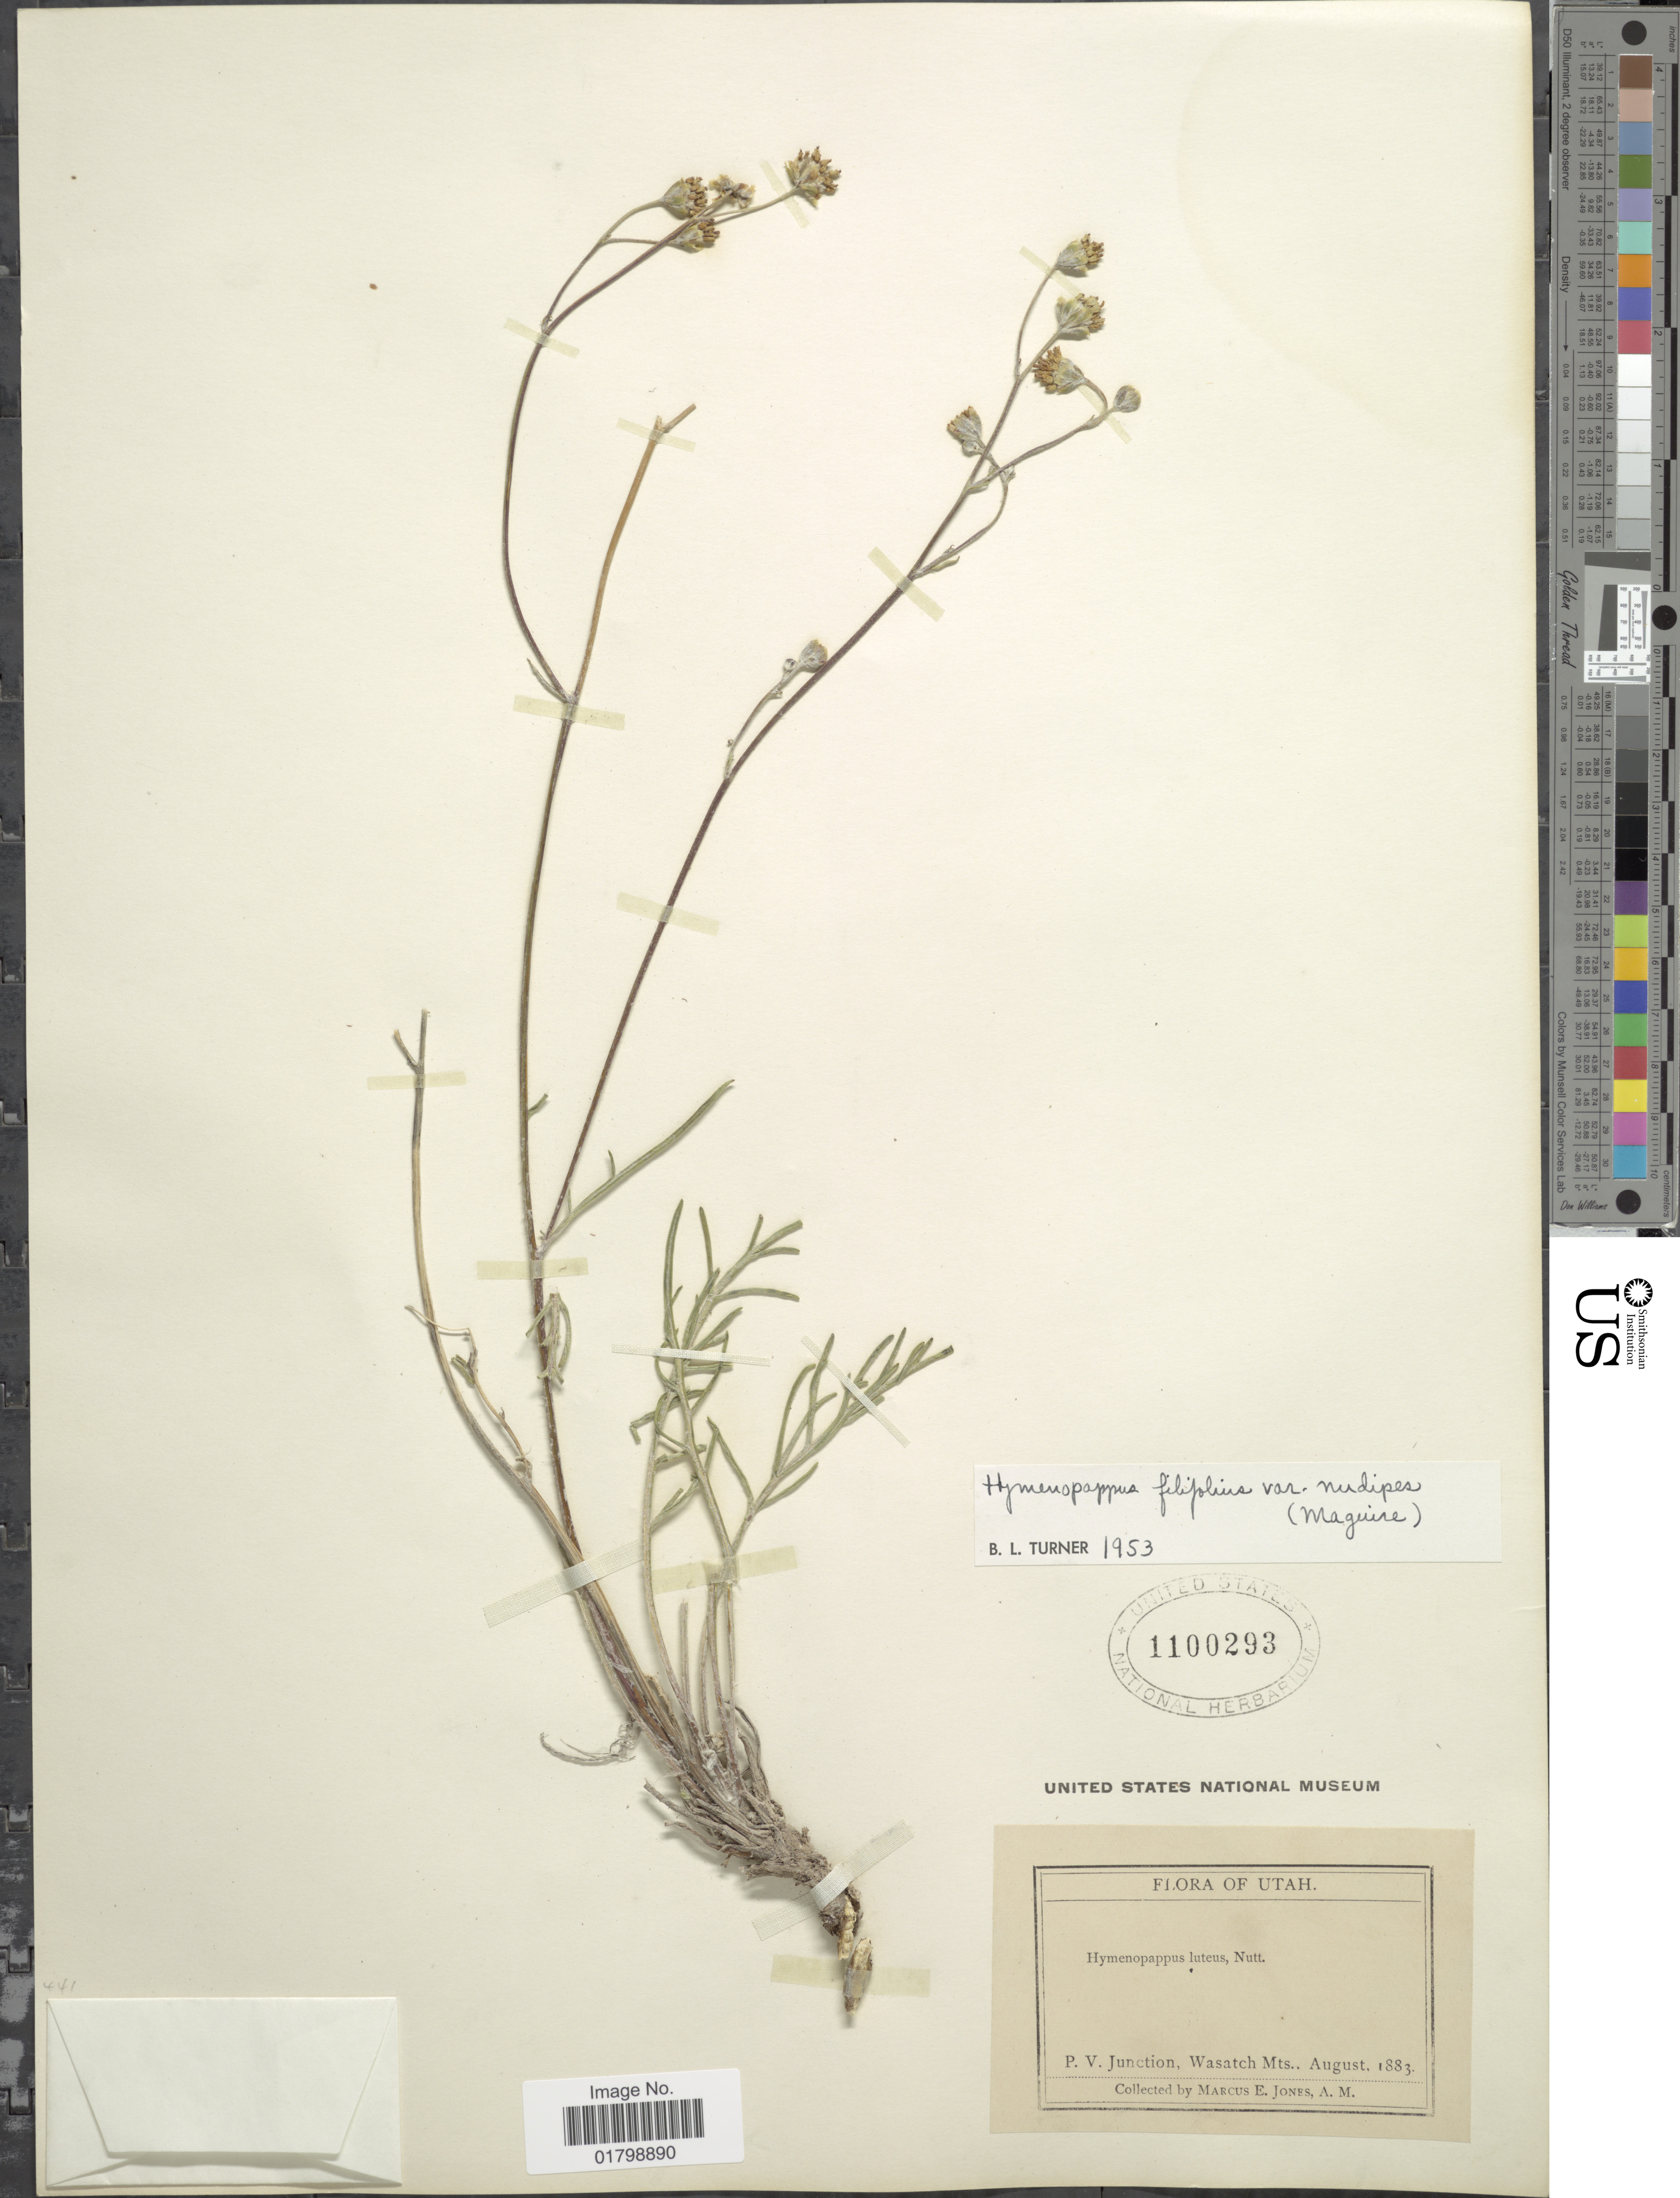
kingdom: Plantae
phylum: Tracheophyta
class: Magnoliopsida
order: Asterales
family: Asteraceae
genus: Hymenopappus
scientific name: Hymenopappus filifolius var. nudipes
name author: (Maguire) B.L. Turner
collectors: M. E. Jones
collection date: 1883-08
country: United States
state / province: Utah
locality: P.V. Junction, Wasatch Mts.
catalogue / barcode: US 1100293